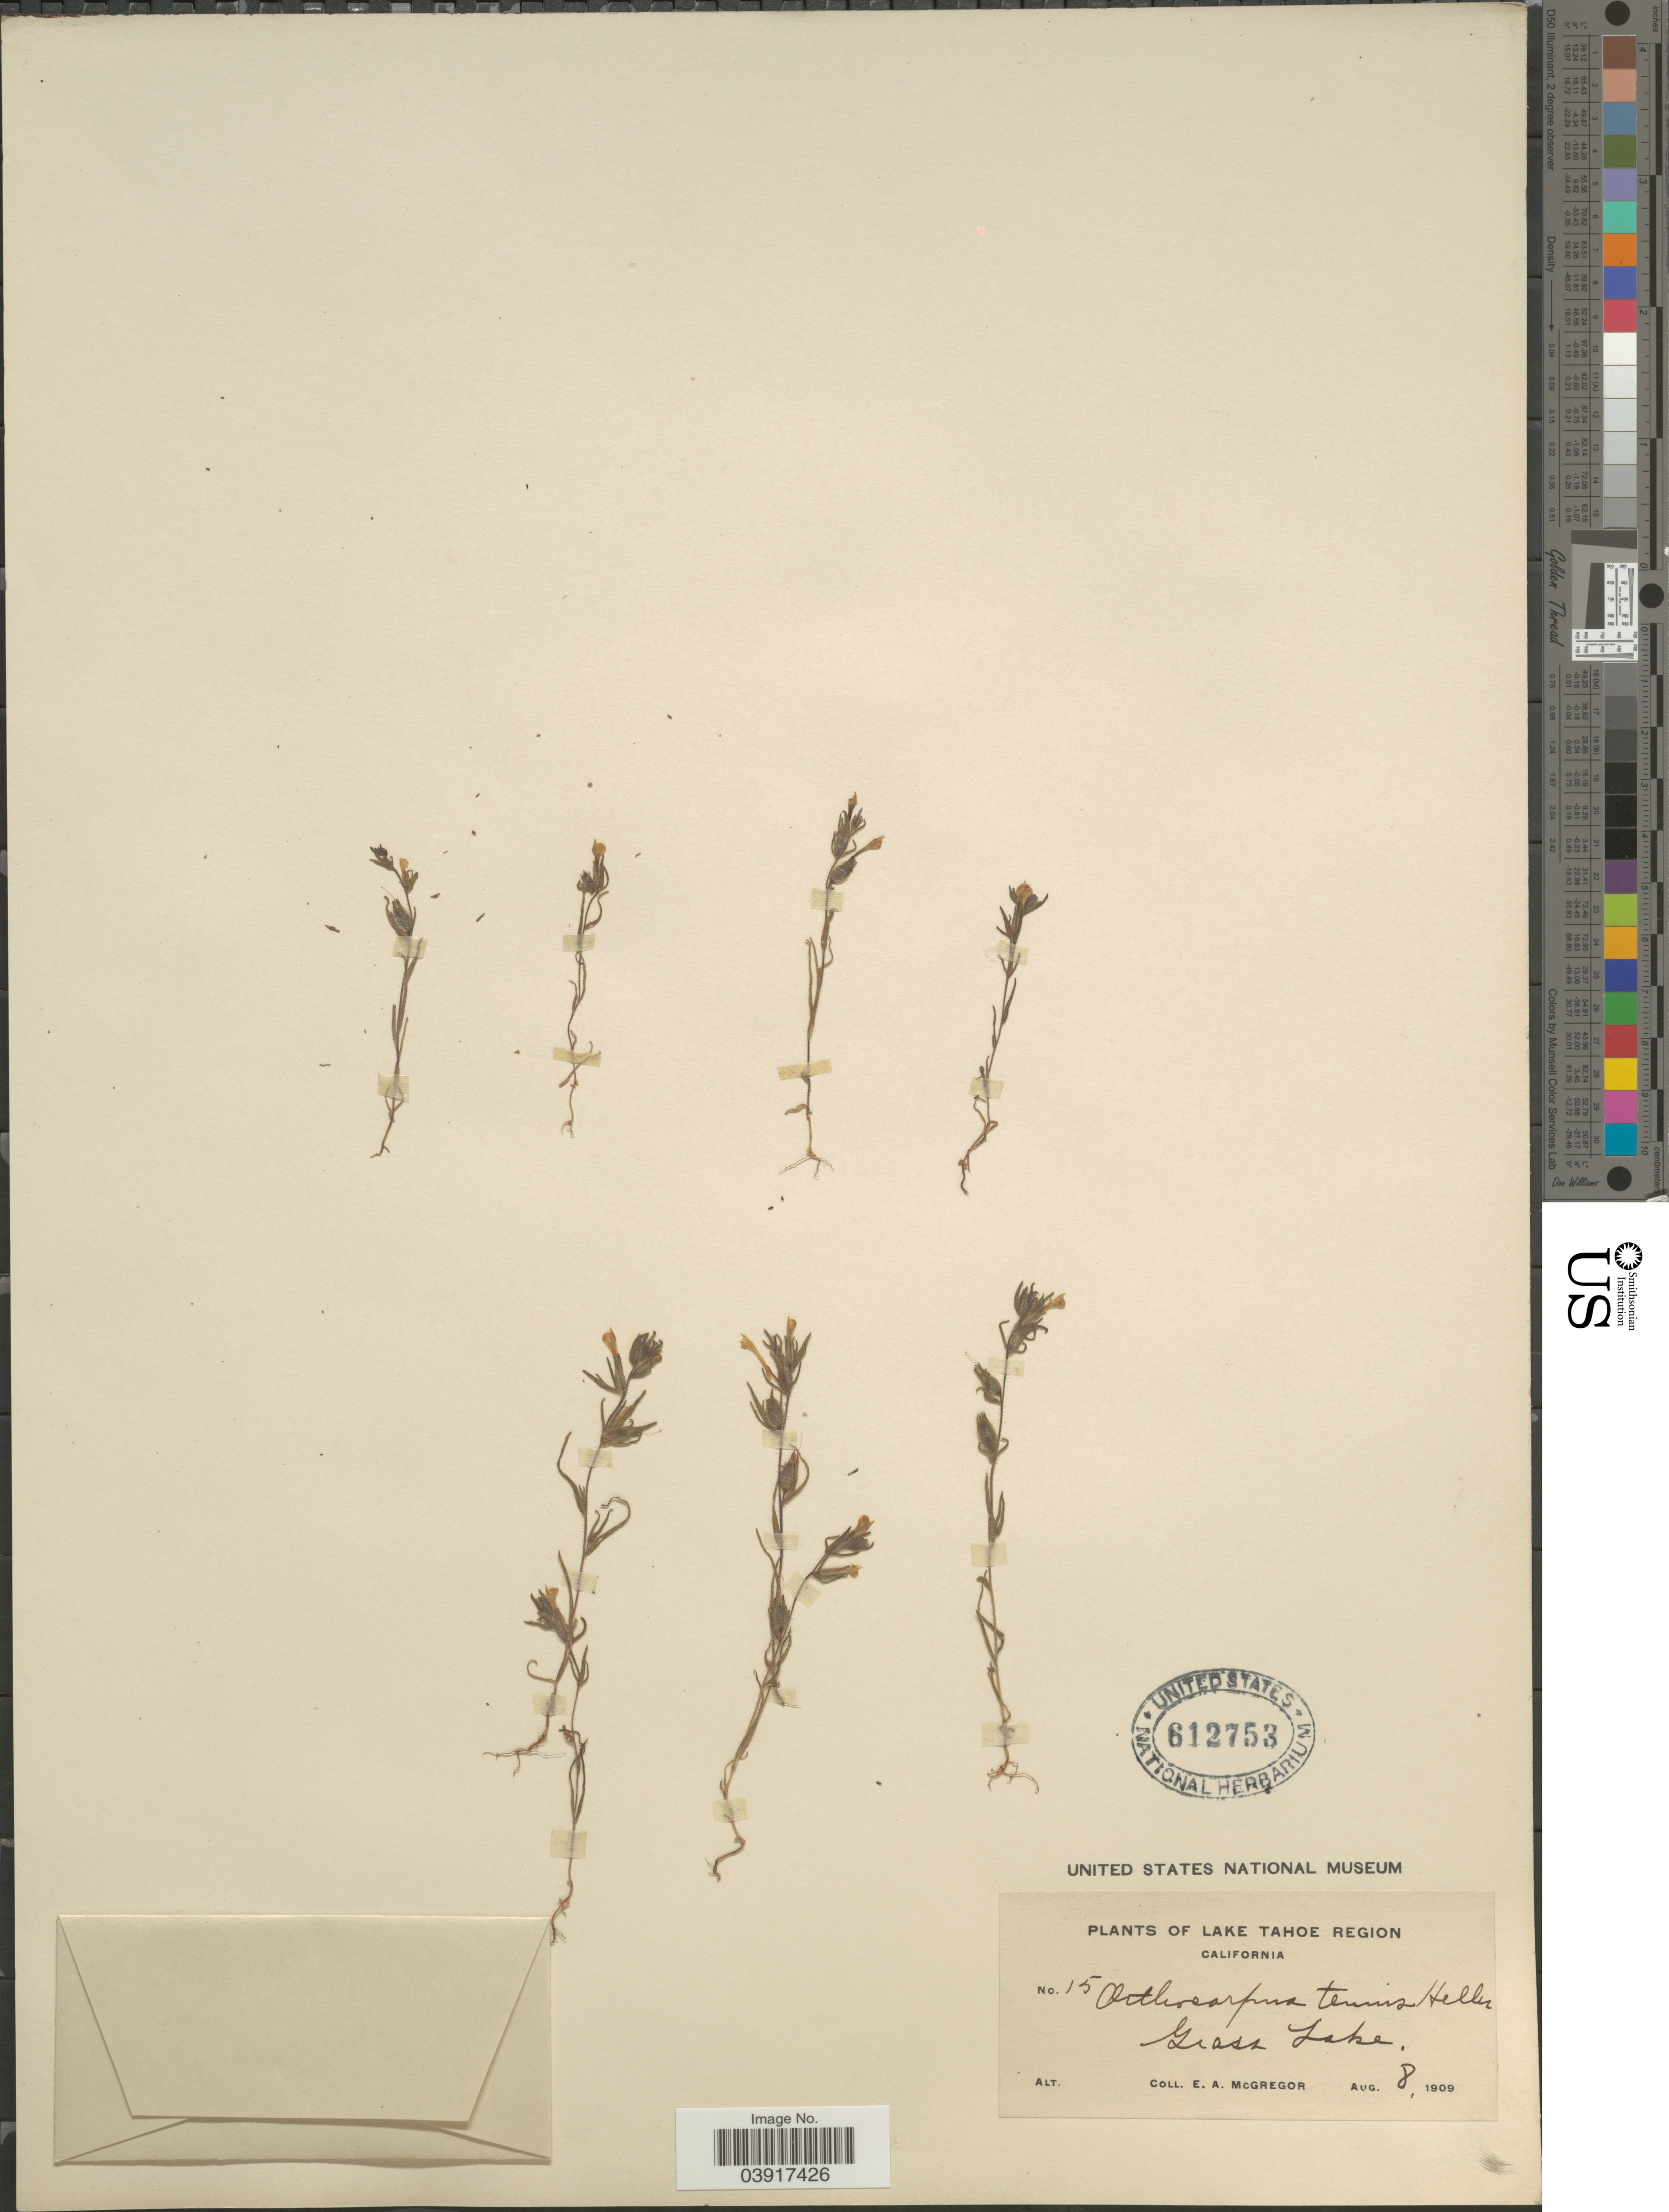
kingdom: Plantae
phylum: Tracheophyta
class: Magnoliopsida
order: Lamiales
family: Orobanchaceae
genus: Orthocarpus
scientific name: Orthocarpus hispidus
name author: Benth.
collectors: E. A. McGregor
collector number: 15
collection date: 1909-08-08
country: United States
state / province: California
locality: Lake Tahoe Region. Grass Lake.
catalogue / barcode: US 612753